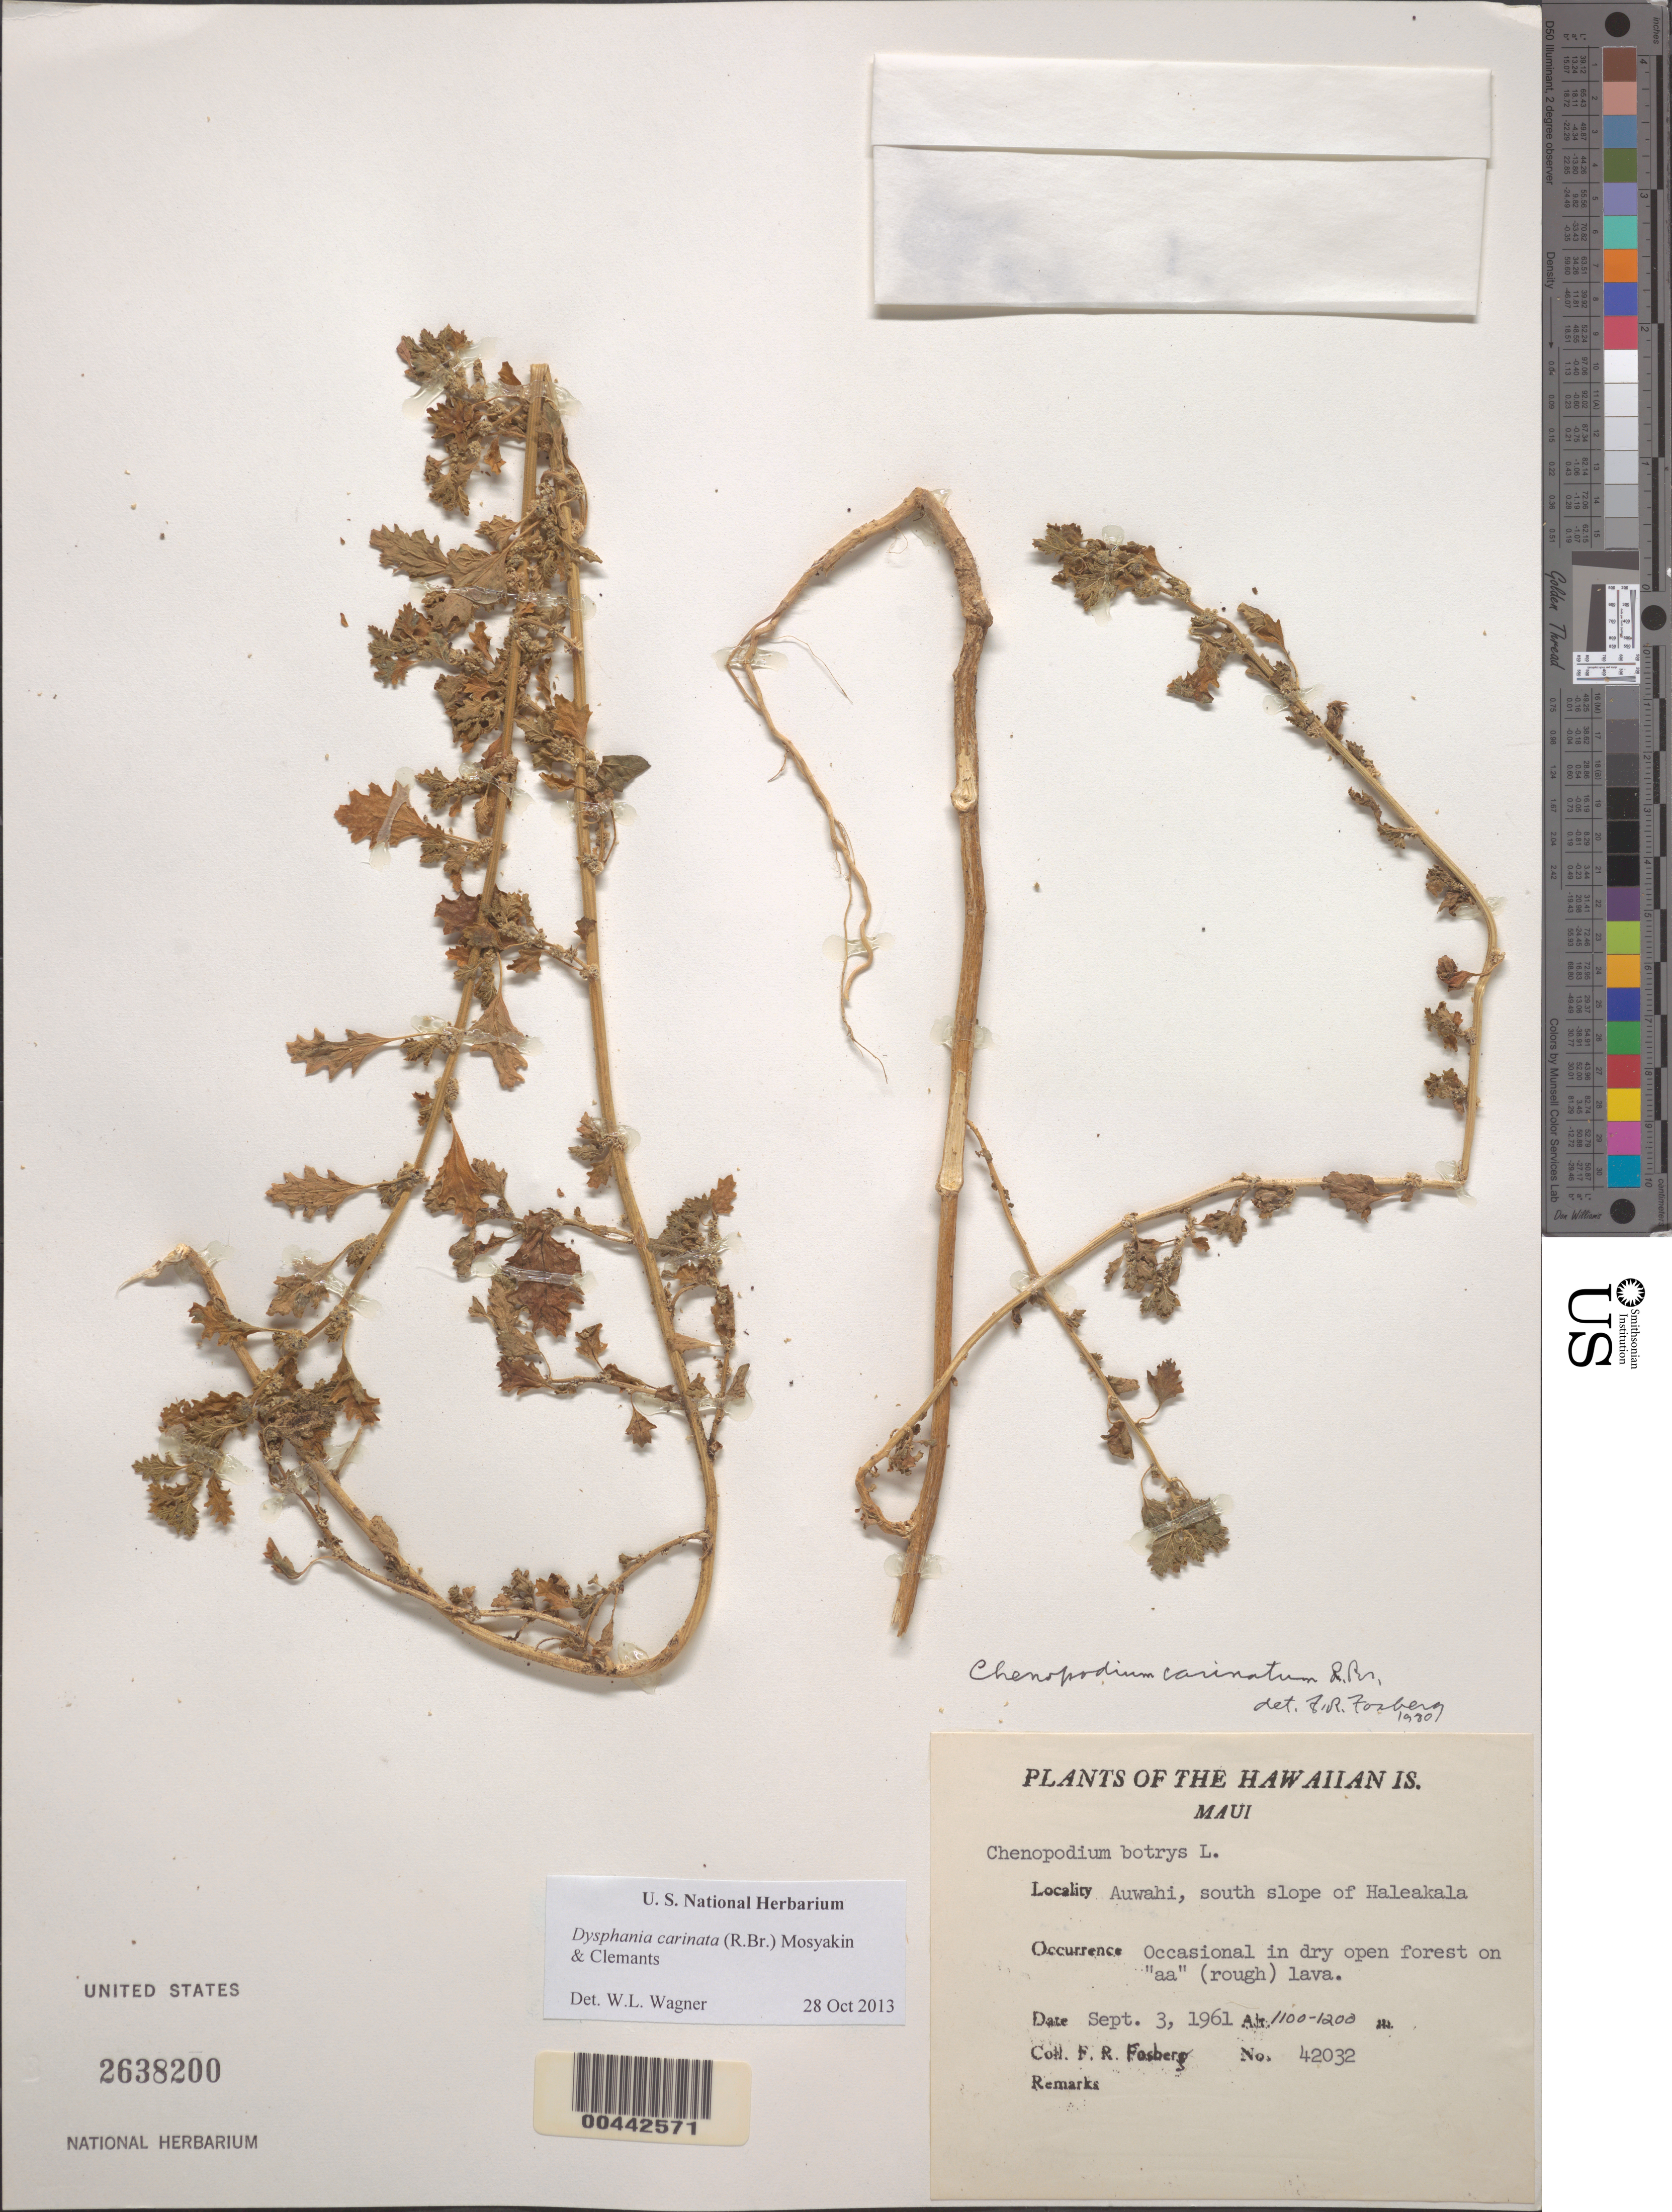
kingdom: Plantae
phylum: Tracheophyta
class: Magnoliopsida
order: Caryophyllales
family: Amaranthaceae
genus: Dysphania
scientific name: Dysphania carinata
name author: (R. Br.) Mosyakin & Clemants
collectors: F. R. Fosberg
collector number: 42032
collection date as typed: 3 Sep 1961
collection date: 1961-09-03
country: United States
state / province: Hawaii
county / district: Maui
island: Maui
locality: Auwahi, south slope of Haleakala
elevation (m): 1100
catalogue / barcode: US 2638200